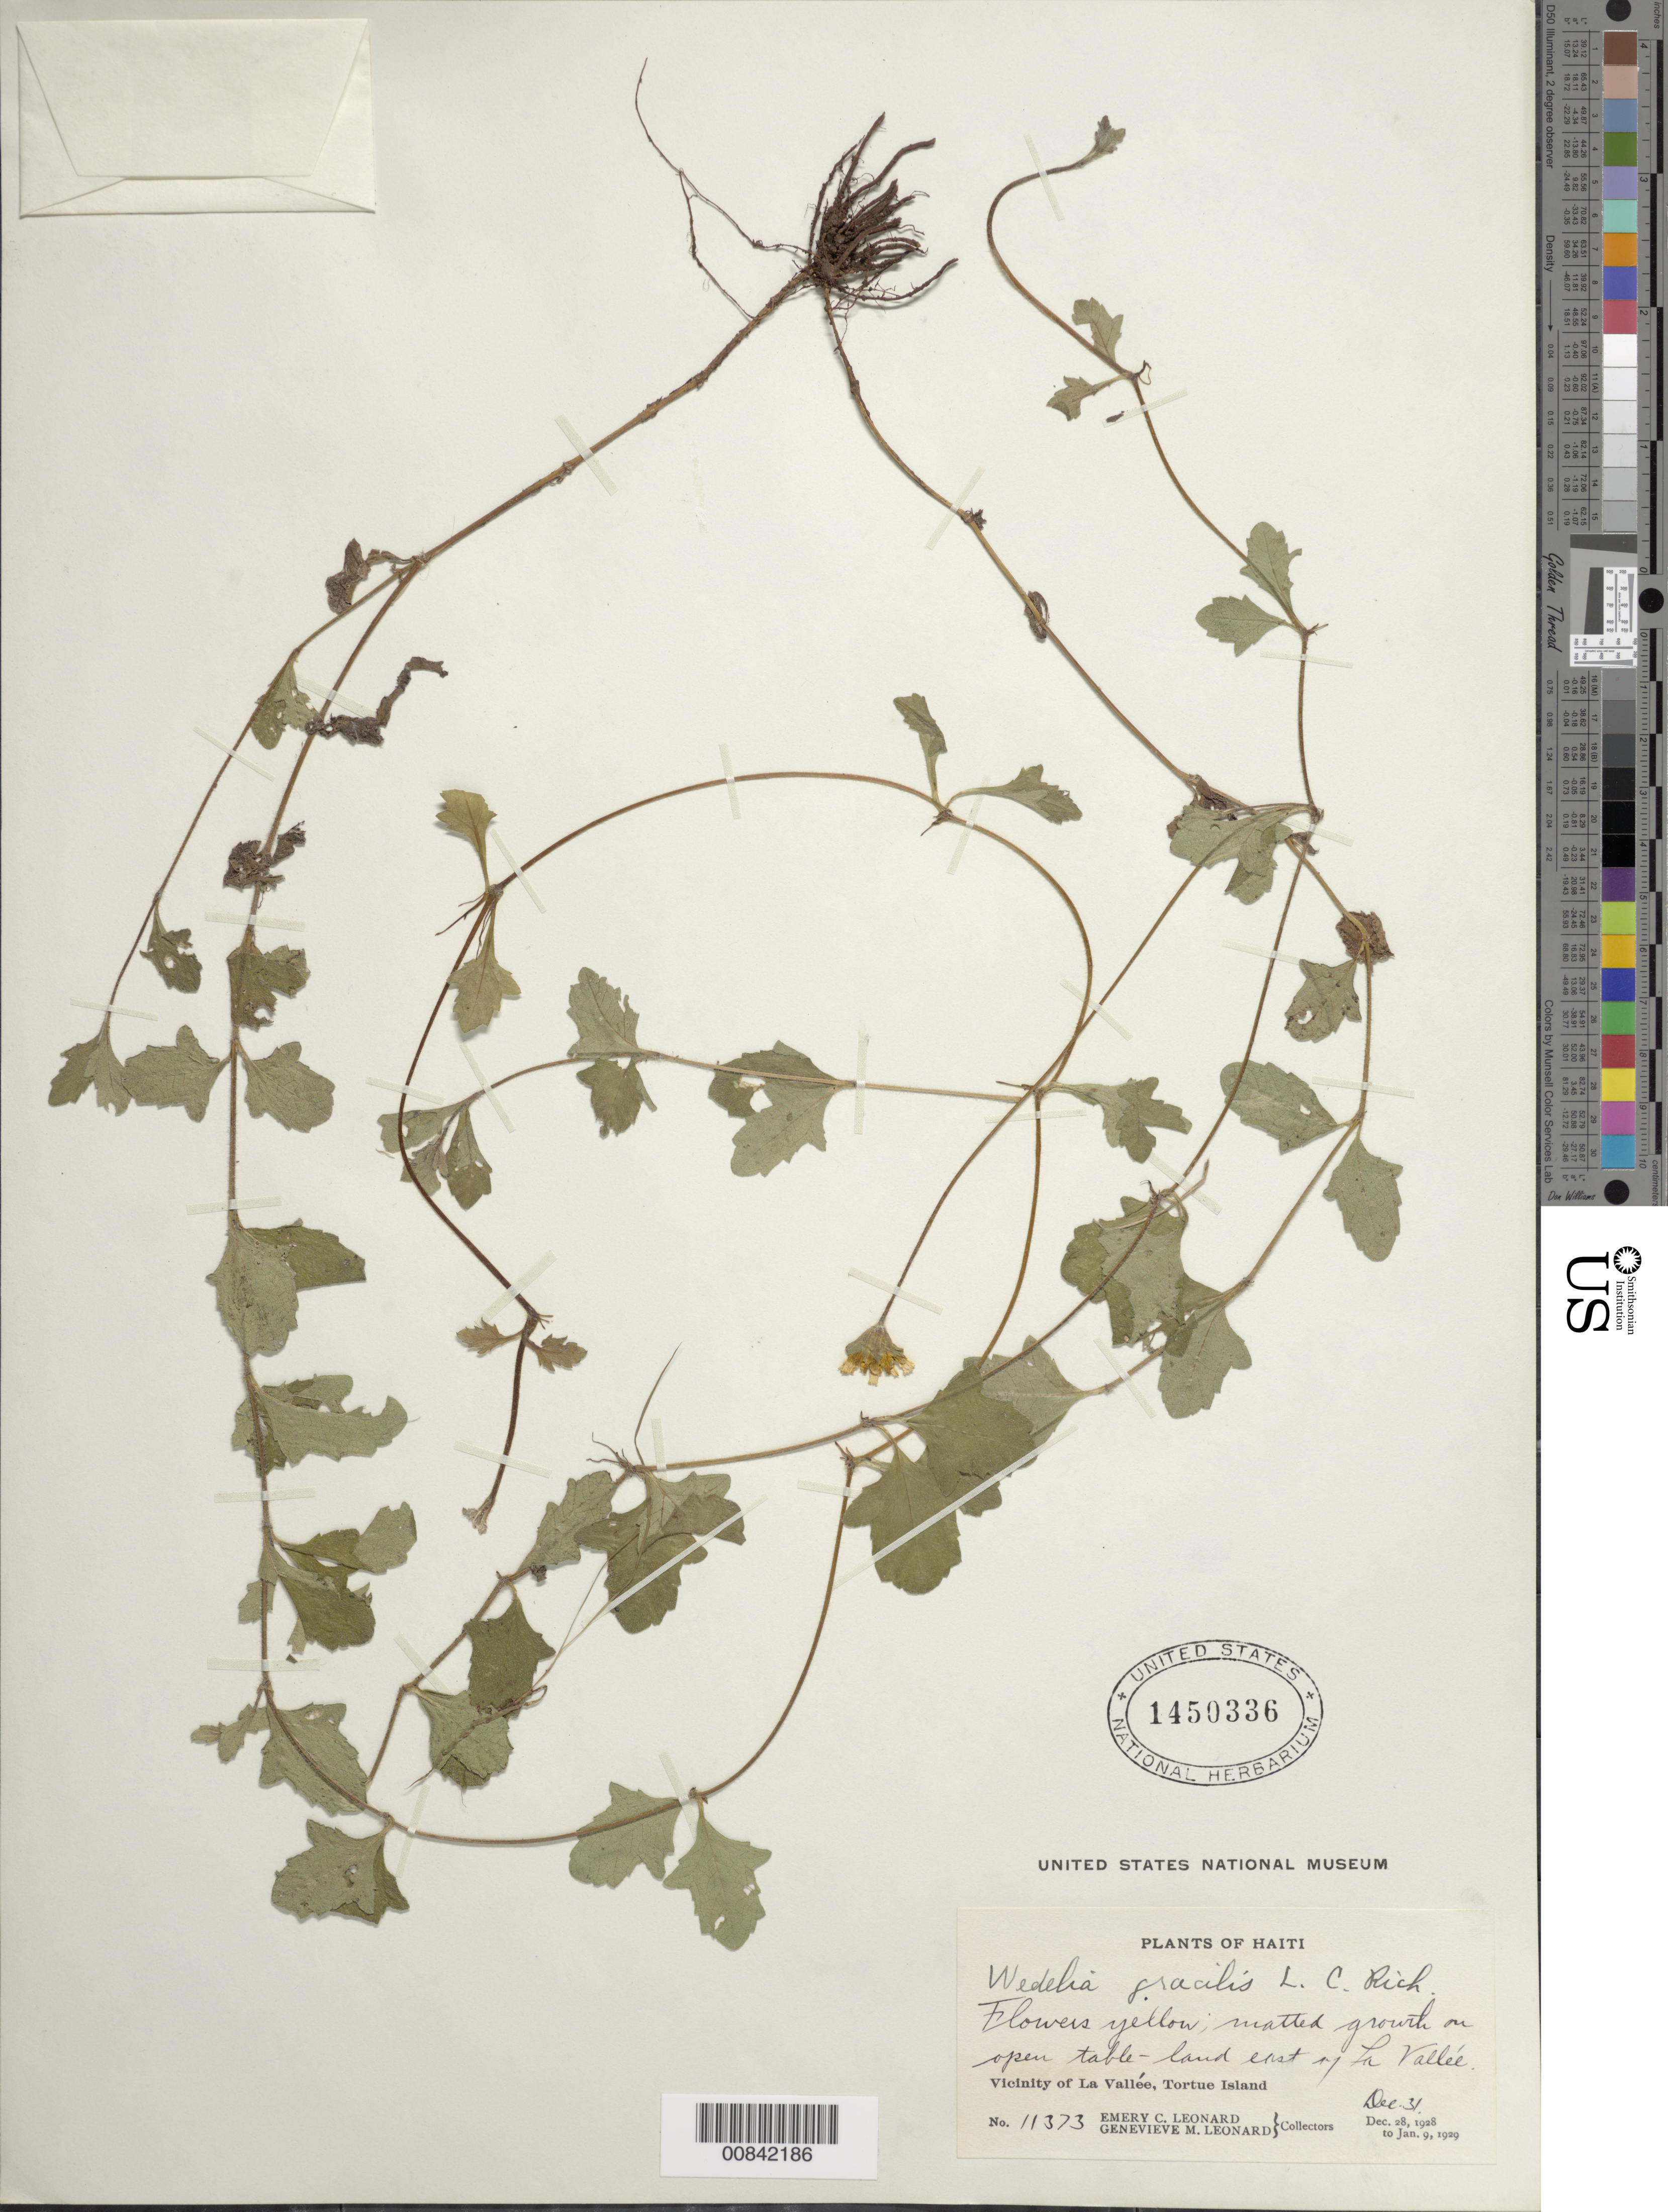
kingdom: Plantae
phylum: Tracheophyta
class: Magnoliopsida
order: Asterales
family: Asteraceae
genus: Sphagneticola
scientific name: Sphagneticola gracilis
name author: (Rich.) Pruski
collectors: E. C. Leonard & G. M. Leonard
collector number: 11373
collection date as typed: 31 Dec 1928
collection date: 1928-12-31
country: Haiti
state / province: Nord-Ouest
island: Île de la Tortue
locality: Vicinity of La Vallée, table land E of city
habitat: Open table-land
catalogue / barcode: US 1450336